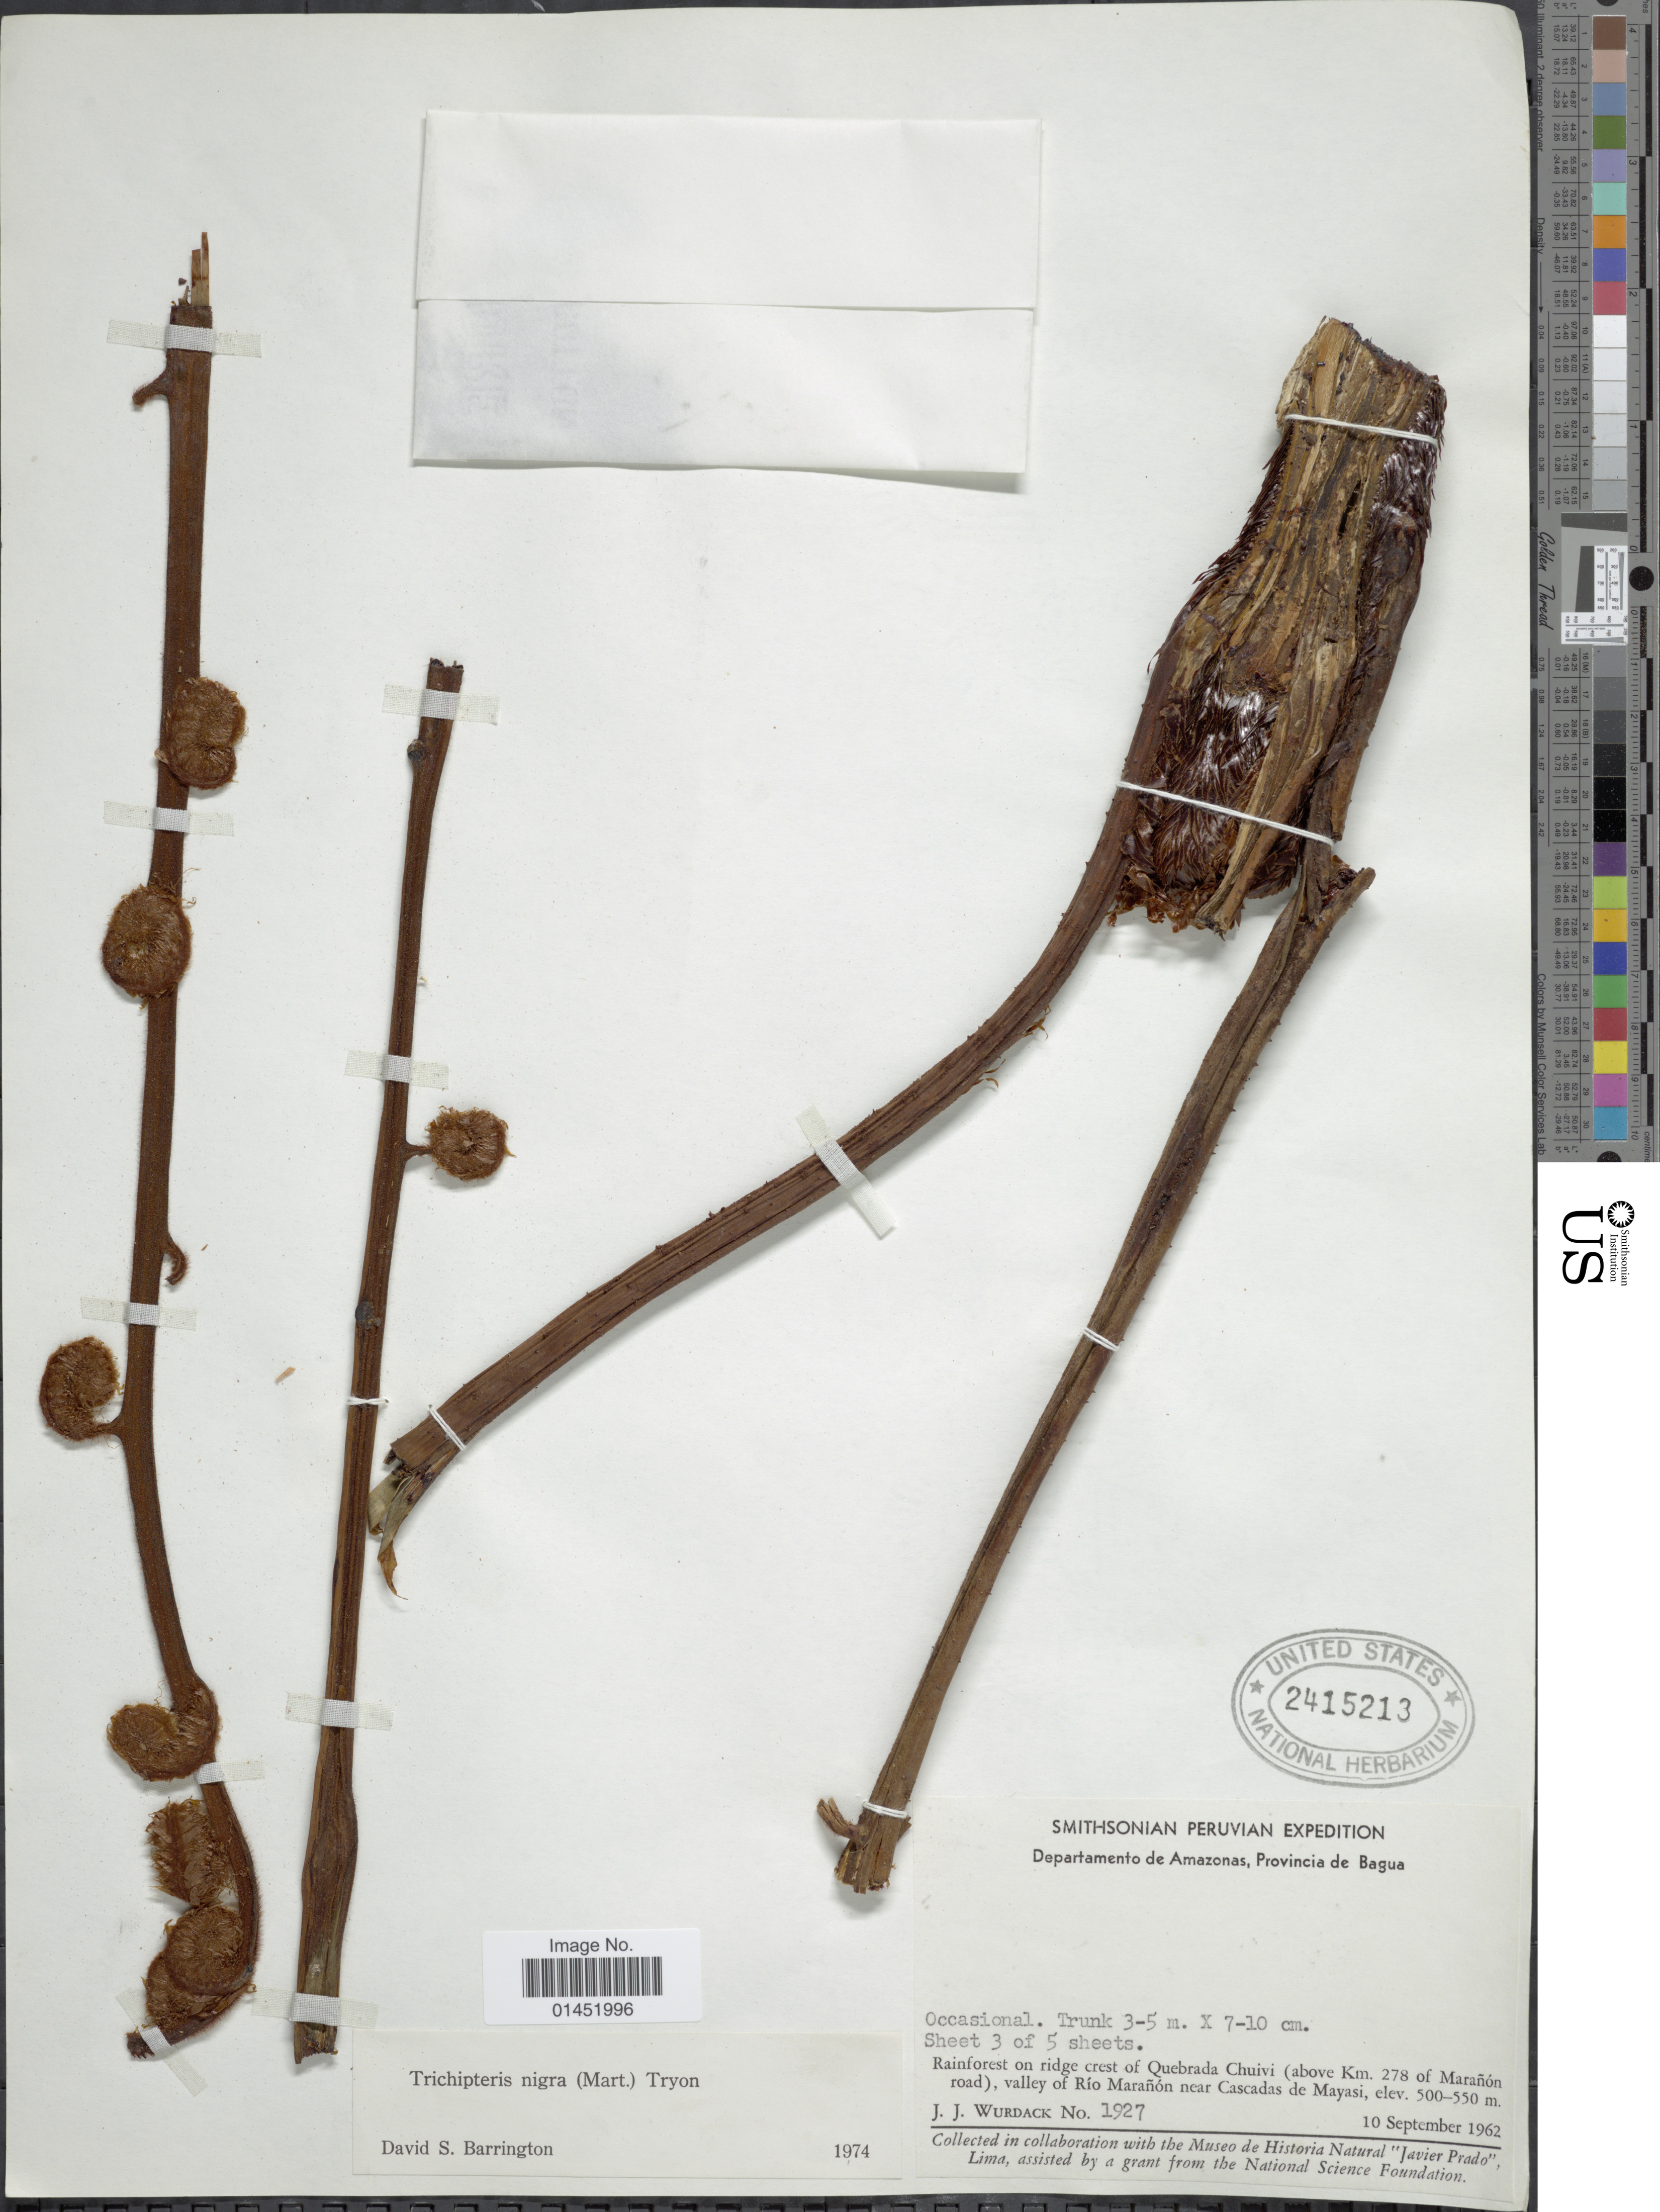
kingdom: Plantae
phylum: Tracheophyta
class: Polypodiopsida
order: Cyatheales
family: Cyatheaceae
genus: Cyathea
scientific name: Cyathea lasiosora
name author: (Mett. ex Kuhn) Domin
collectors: J. J. Wurdack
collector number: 1927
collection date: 1962-09-10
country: Peru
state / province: Amazonas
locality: Departamento de Amazonas, Provincia de bagua, Rainforest on ridge crest of Quebrada Chuivi (above Km 278 of Marañón road), valley of Río Marañón near Cascadas de Mayasi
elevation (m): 500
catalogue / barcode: US 2415213